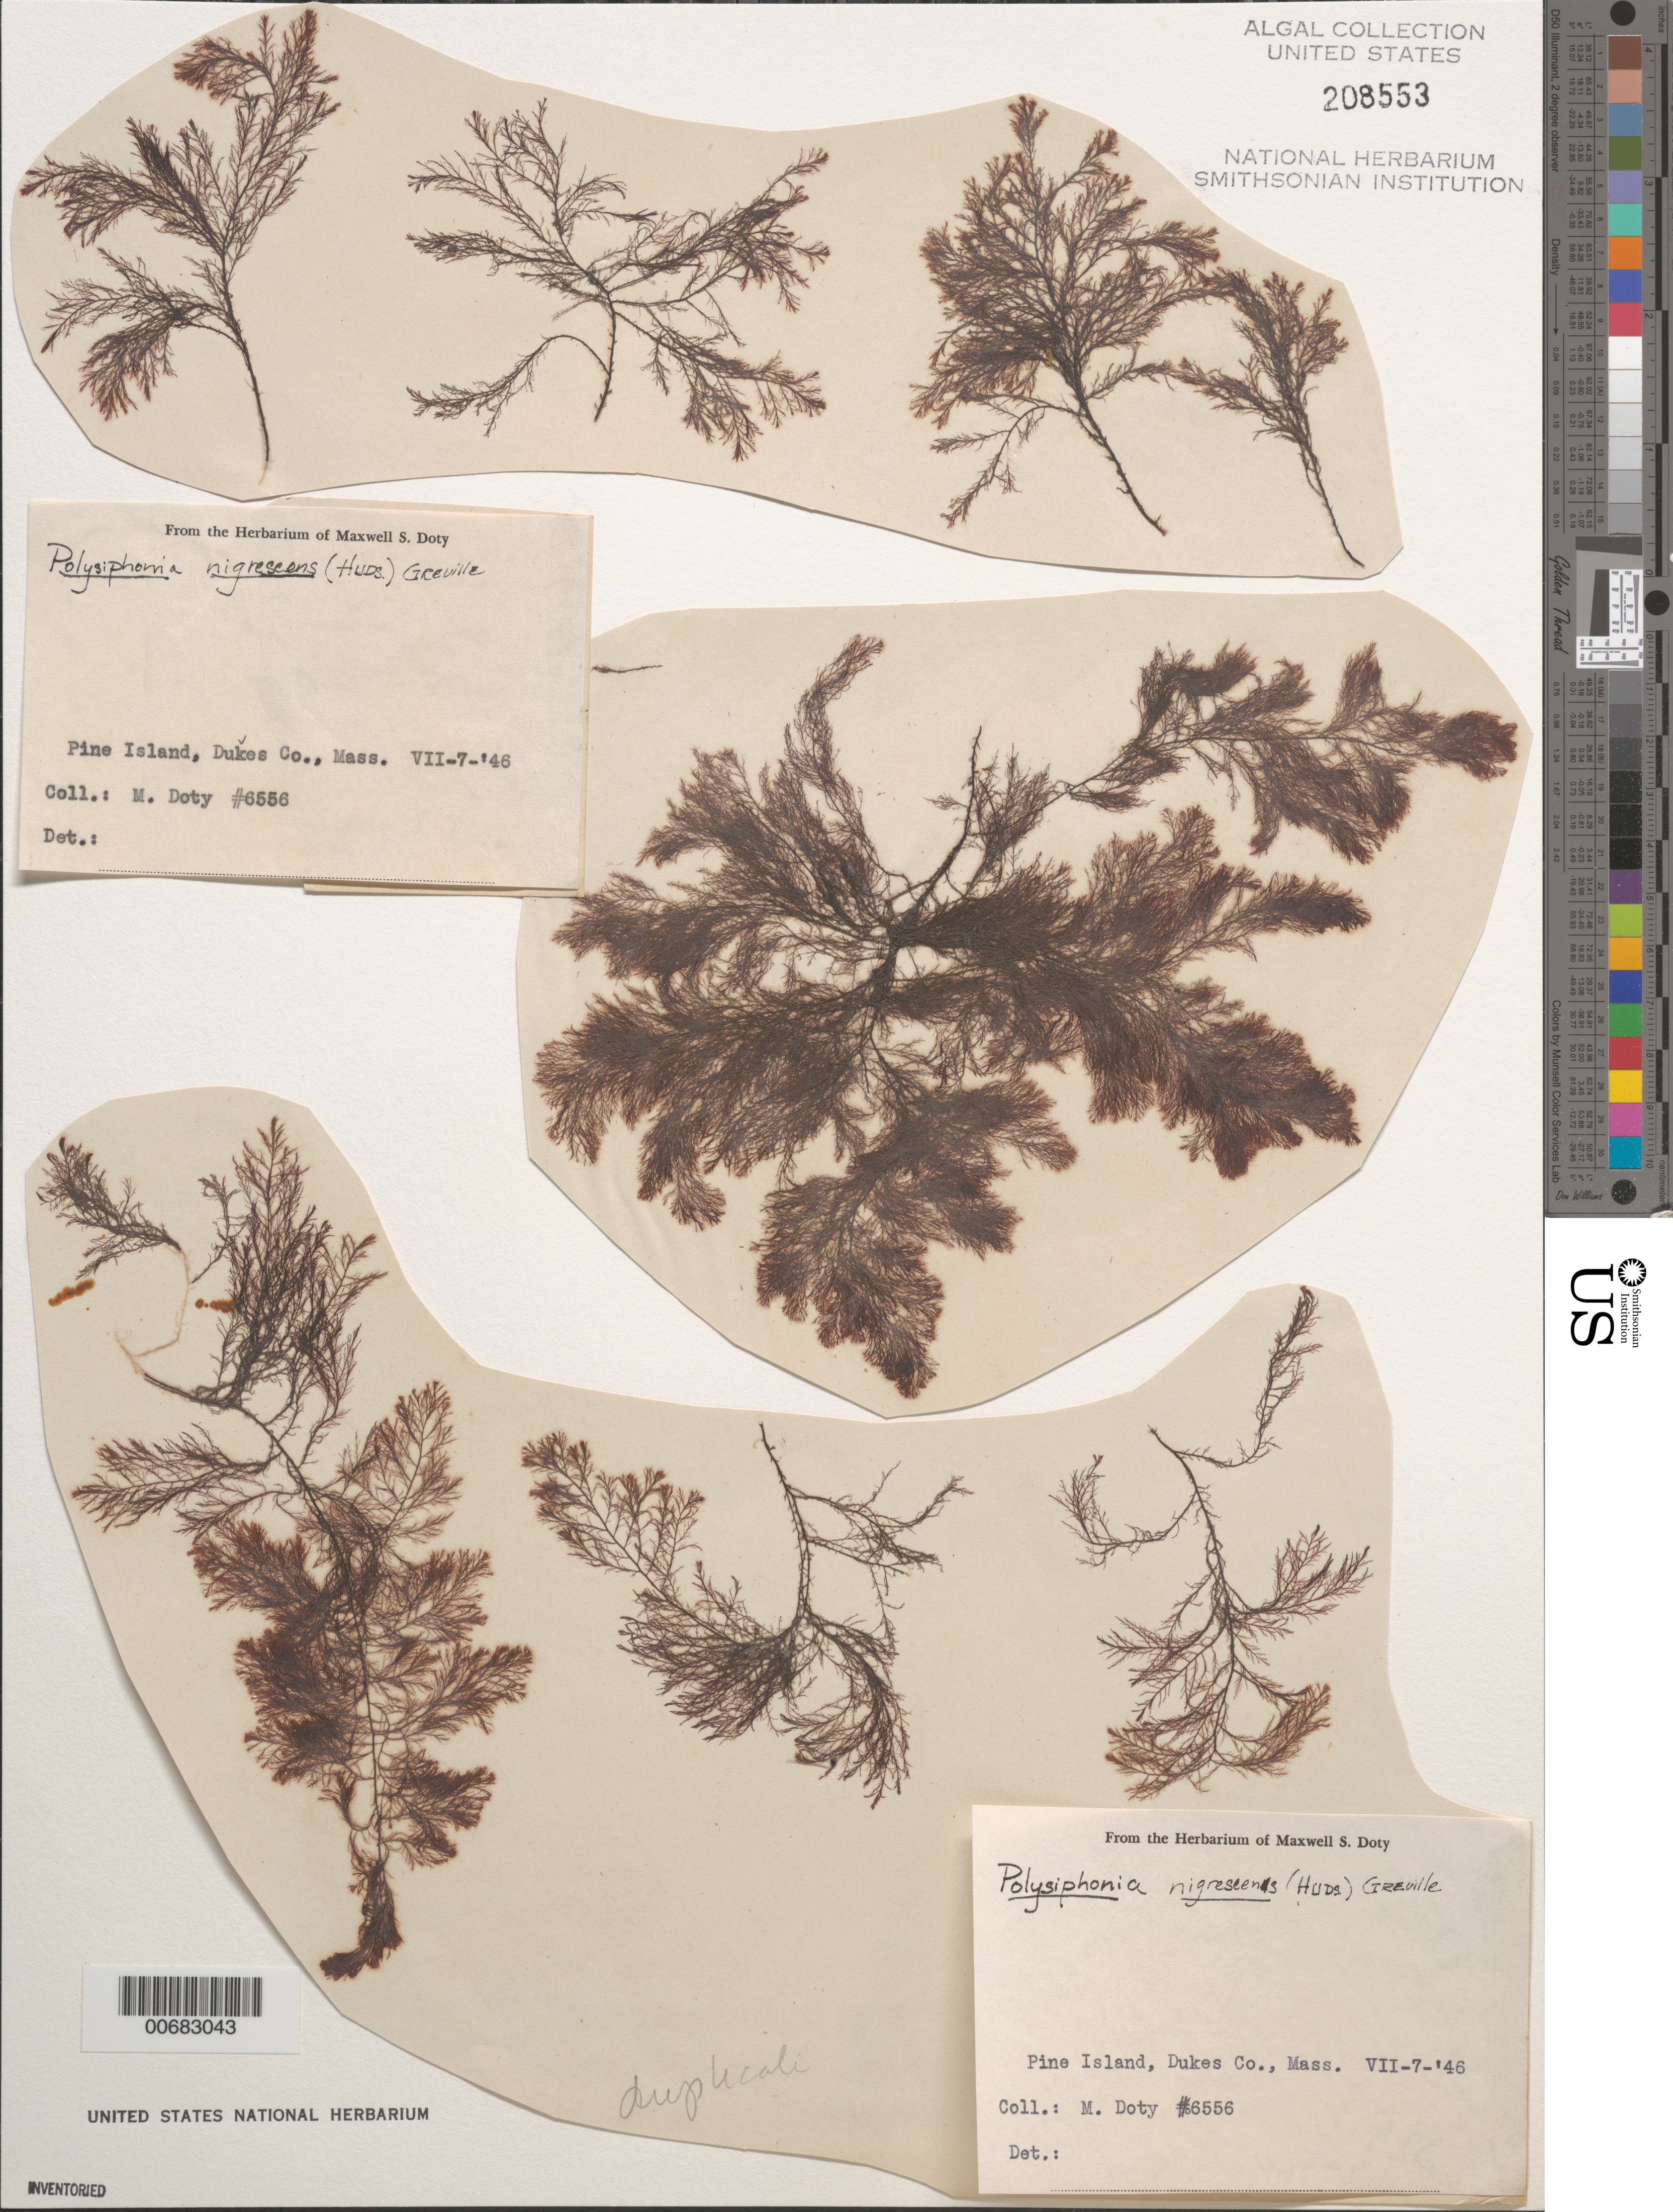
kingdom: Plantae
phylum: Rhodophyta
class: Florideophyceae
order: Ceramiales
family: Rhodomelaceae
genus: Vertebrata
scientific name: Vertebrata fucoides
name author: (Hudson) Kuntze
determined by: Algae name updating Project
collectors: M. S. Doty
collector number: MSD 6556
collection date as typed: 07 Jul 1946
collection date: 1946-07-07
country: United States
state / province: Massachusetts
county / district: Dukes County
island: Pine Island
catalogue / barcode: US 208553